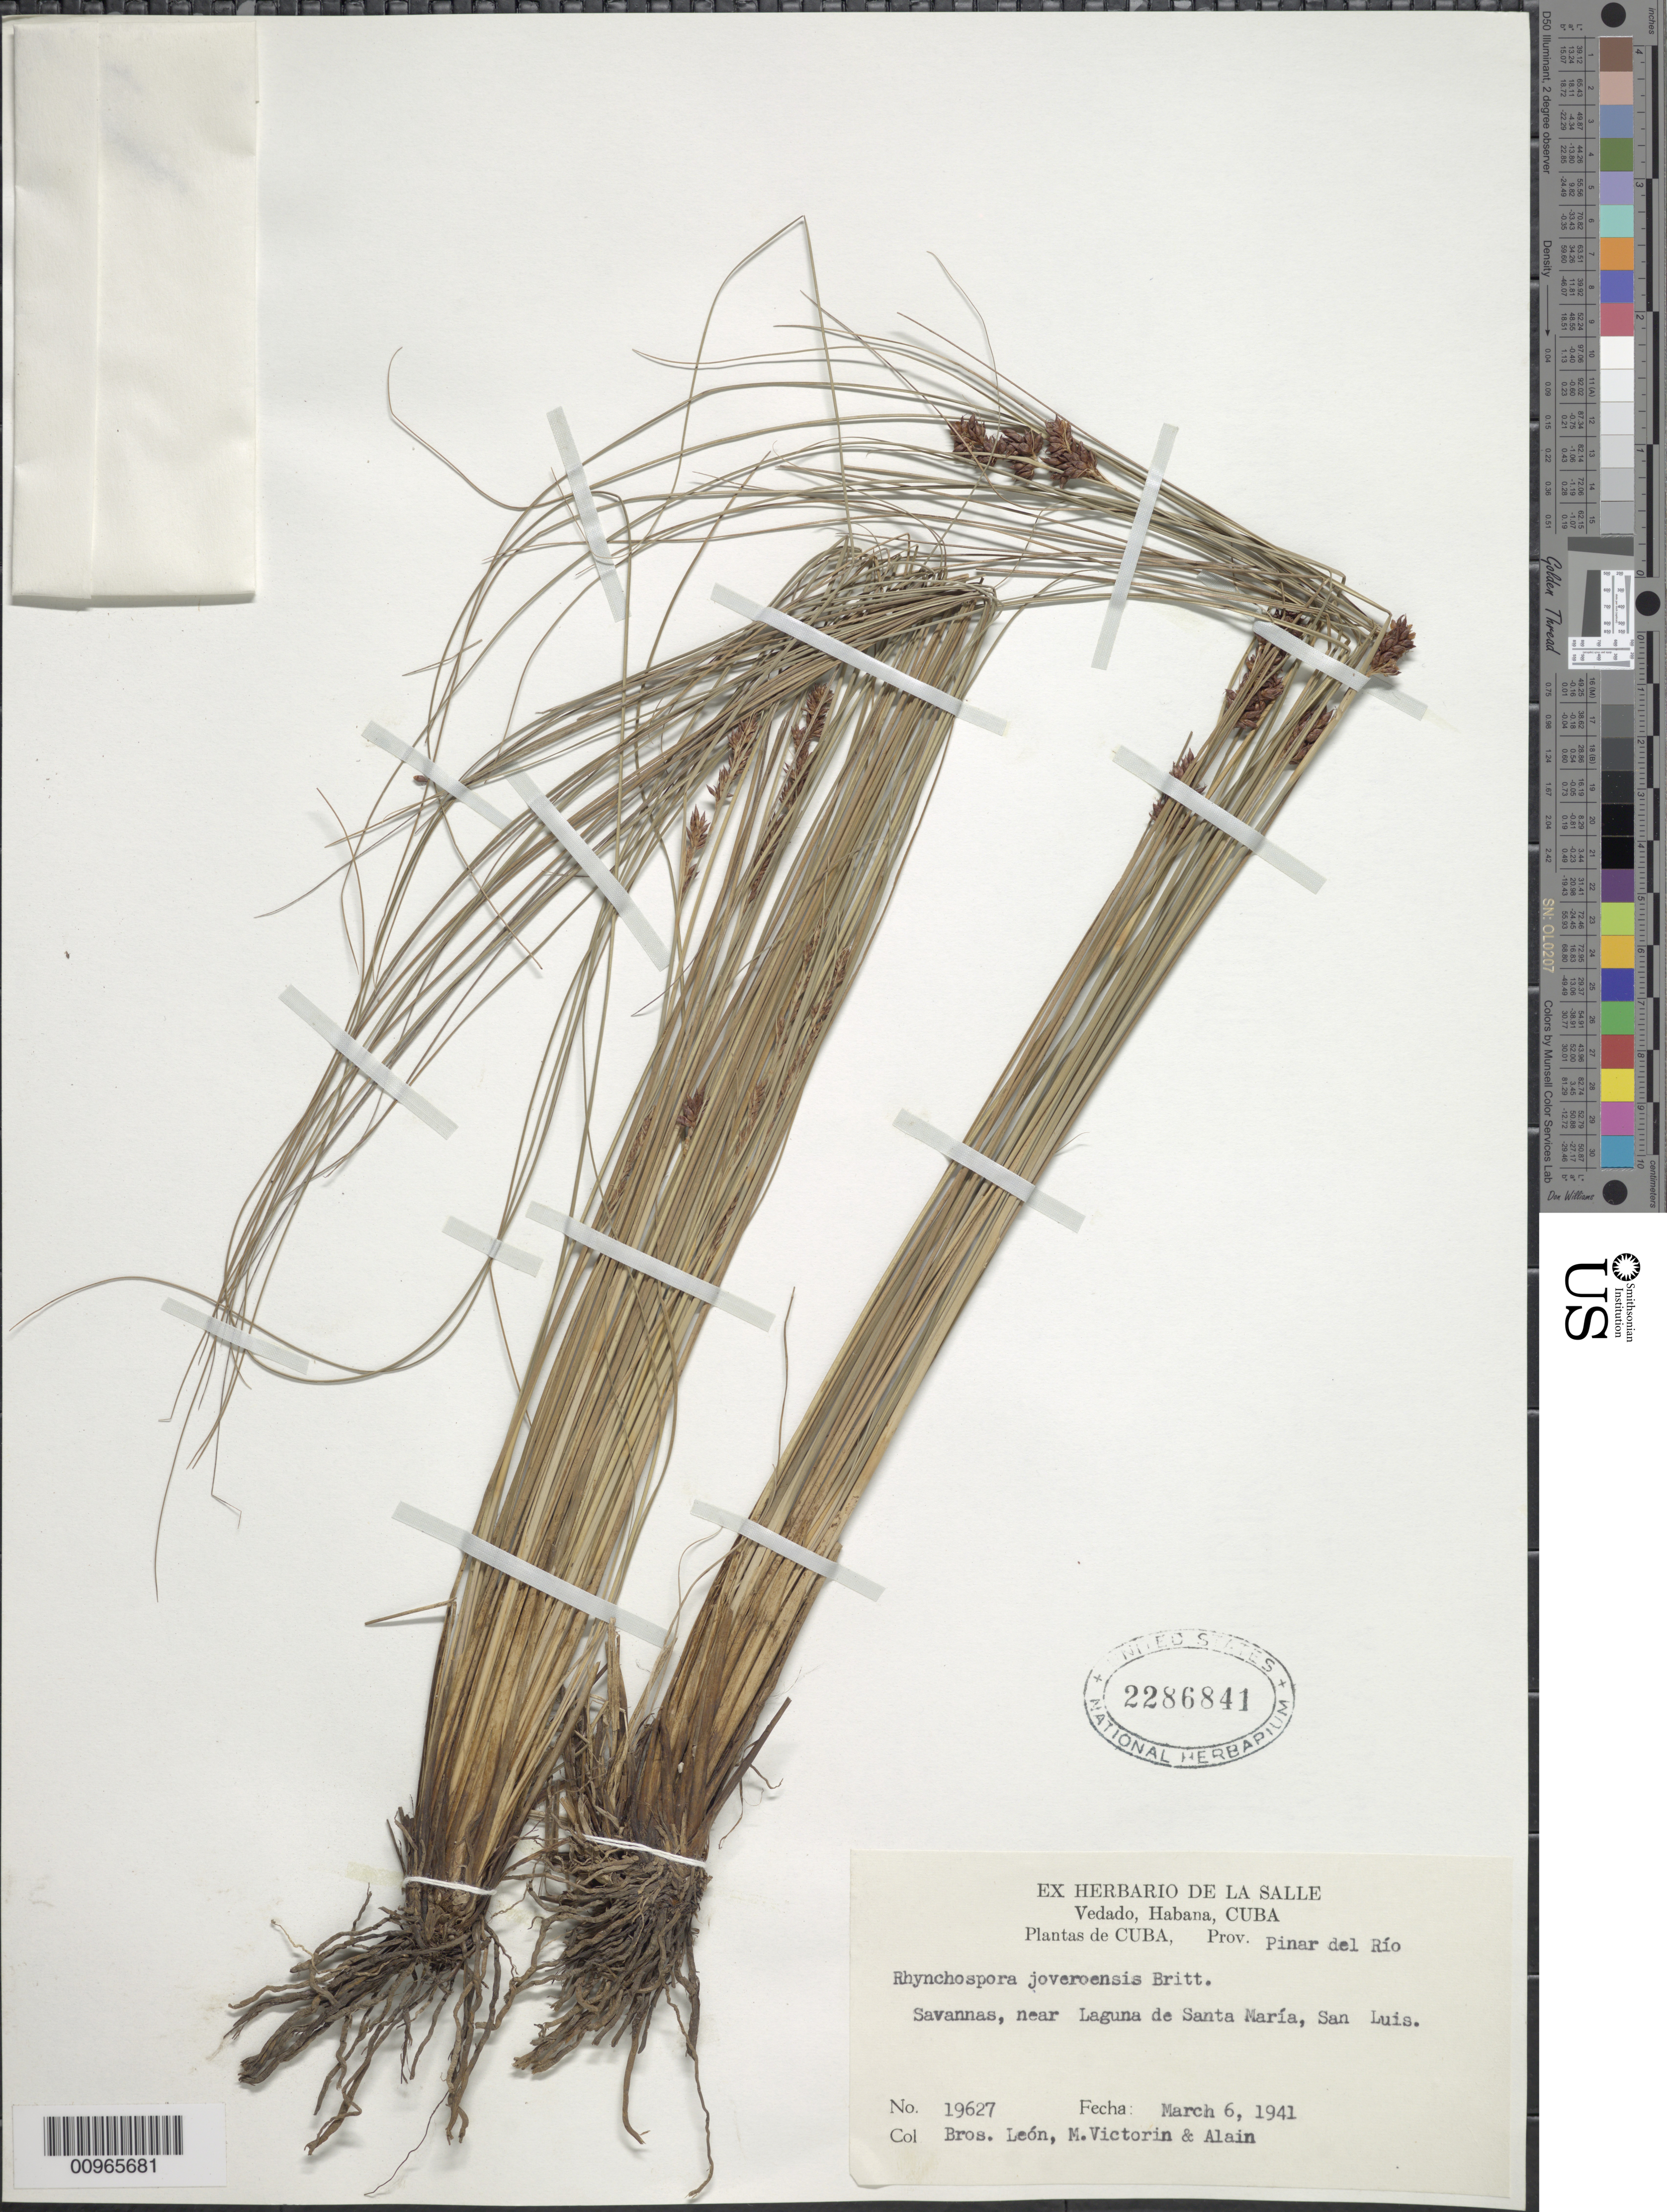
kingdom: Plantae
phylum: Tracheophyta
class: Liliopsida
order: Poales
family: Cyperaceae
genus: Rhynchospora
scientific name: Rhynchospora joveroensis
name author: Britton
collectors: Bro. León, F. Victorin & A. H. Liogier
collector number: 19627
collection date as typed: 06 Mar 1941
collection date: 1941-03-06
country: Cuba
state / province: Pinar del Rio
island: Cuba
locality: Savannas near Laguna de Santa María, San Luis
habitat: Savannas near lagoon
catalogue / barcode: US 2286841